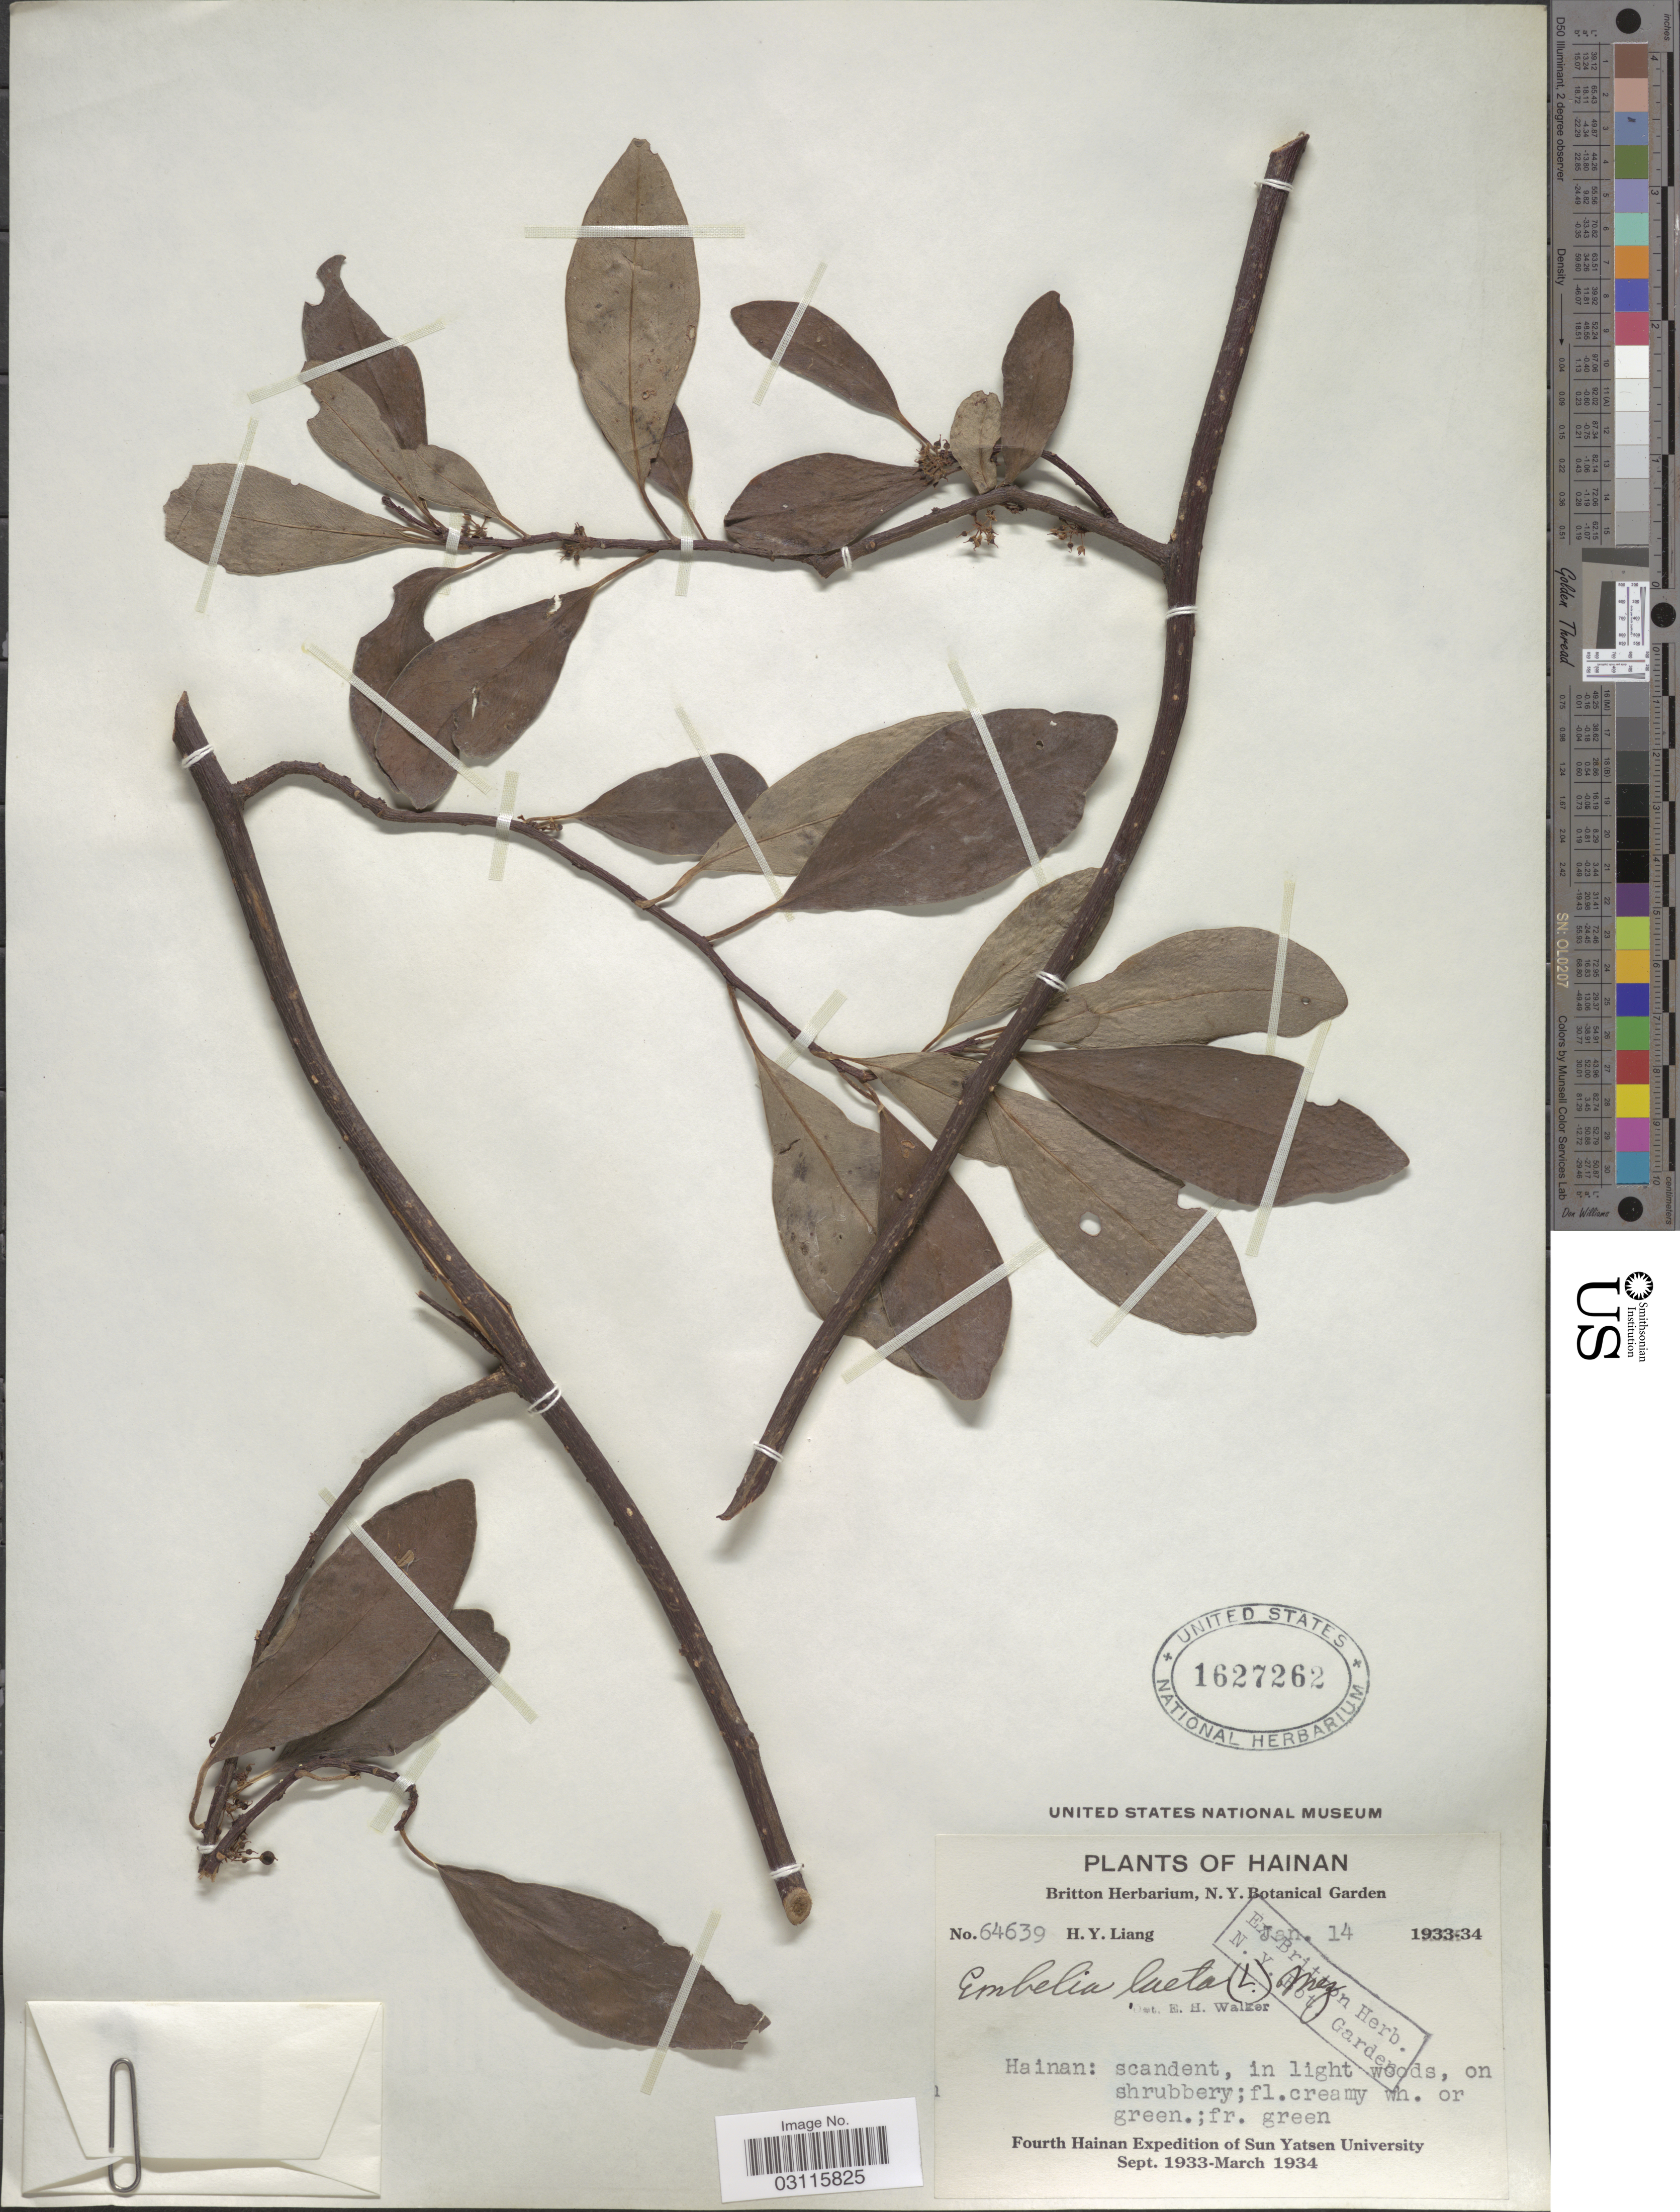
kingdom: Plantae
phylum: Tracheophyta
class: Magnoliopsida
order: Ericales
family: Primulaceae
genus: Embelia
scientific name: Embelia laeta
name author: (L.) Mez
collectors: H. Y. Liang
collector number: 64639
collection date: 1934-01-14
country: China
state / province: Hainan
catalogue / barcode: US 1627262